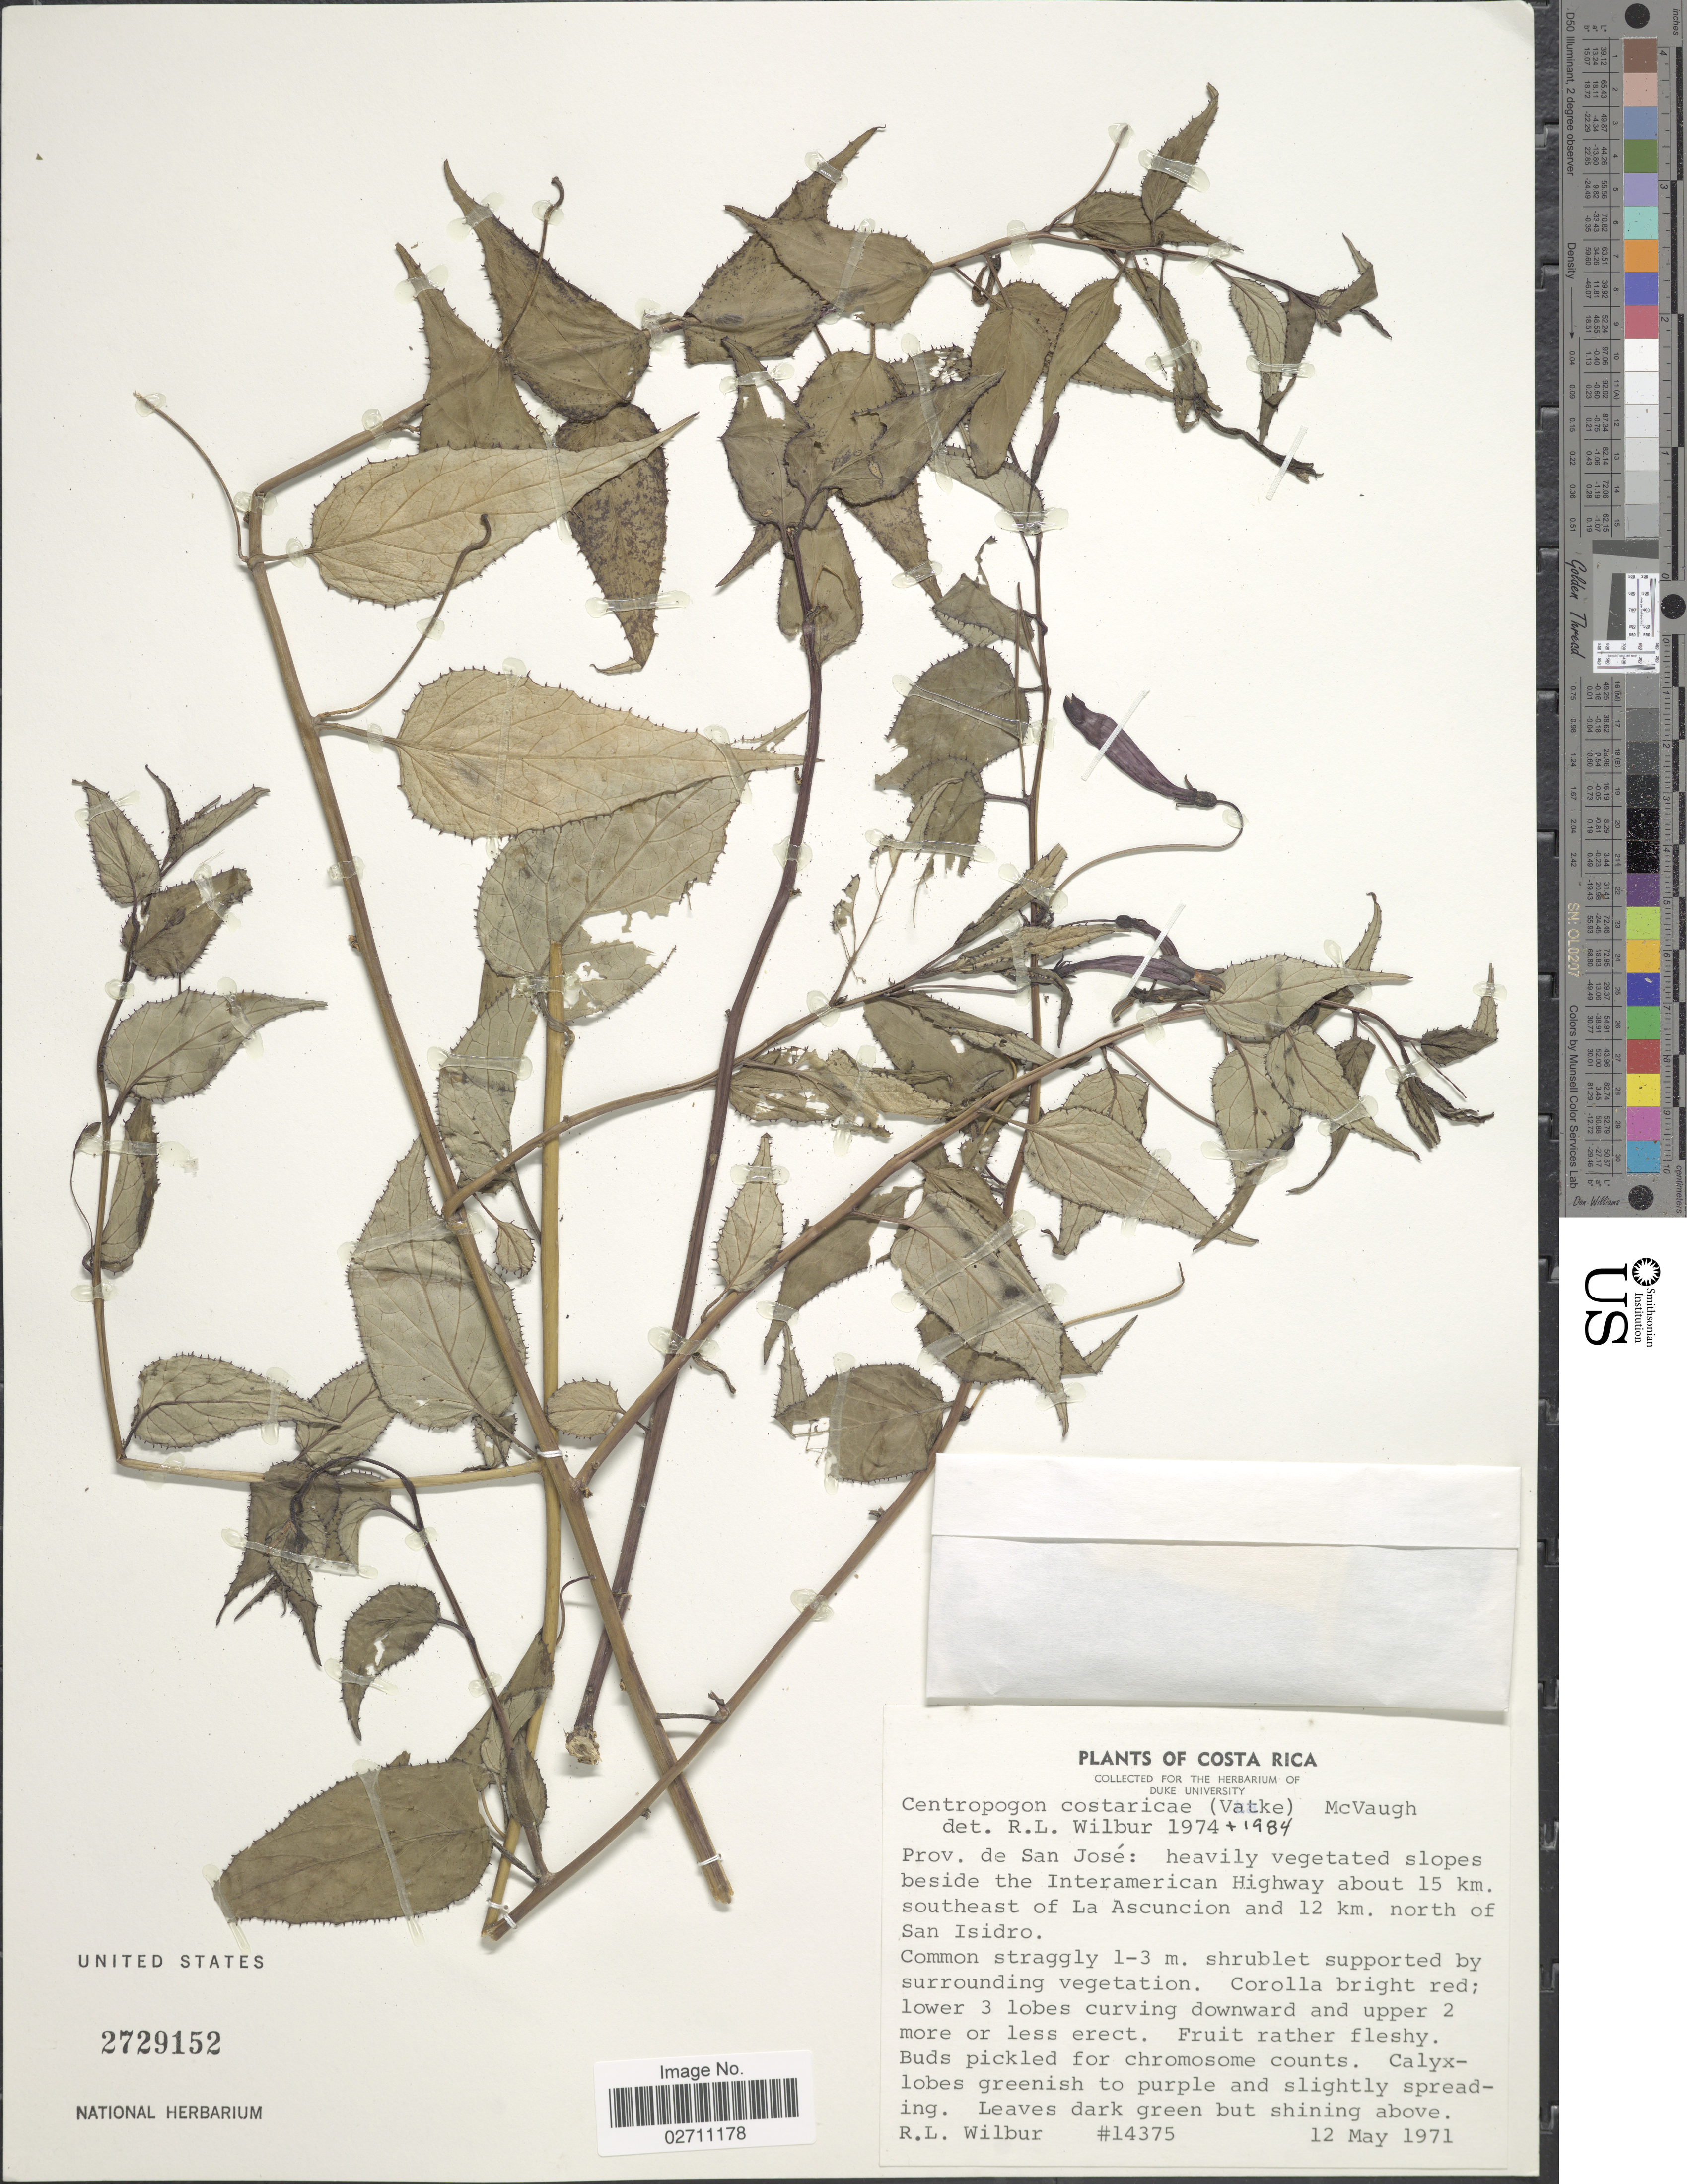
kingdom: Plantae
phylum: Tracheophyta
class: Magnoliopsida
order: Asterales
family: Campanulaceae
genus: Centropogon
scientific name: Centropogon costaricae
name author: (Vatke) McVaugh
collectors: R. L. Wilbur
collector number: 14375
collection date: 1971-05-12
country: Costa Rica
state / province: San José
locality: Heavily vegetated slopes beside the Interamerican Highway about 15 km. southeast of La Asuncion and 12 km. north of San Isidro.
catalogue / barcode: US 2729152